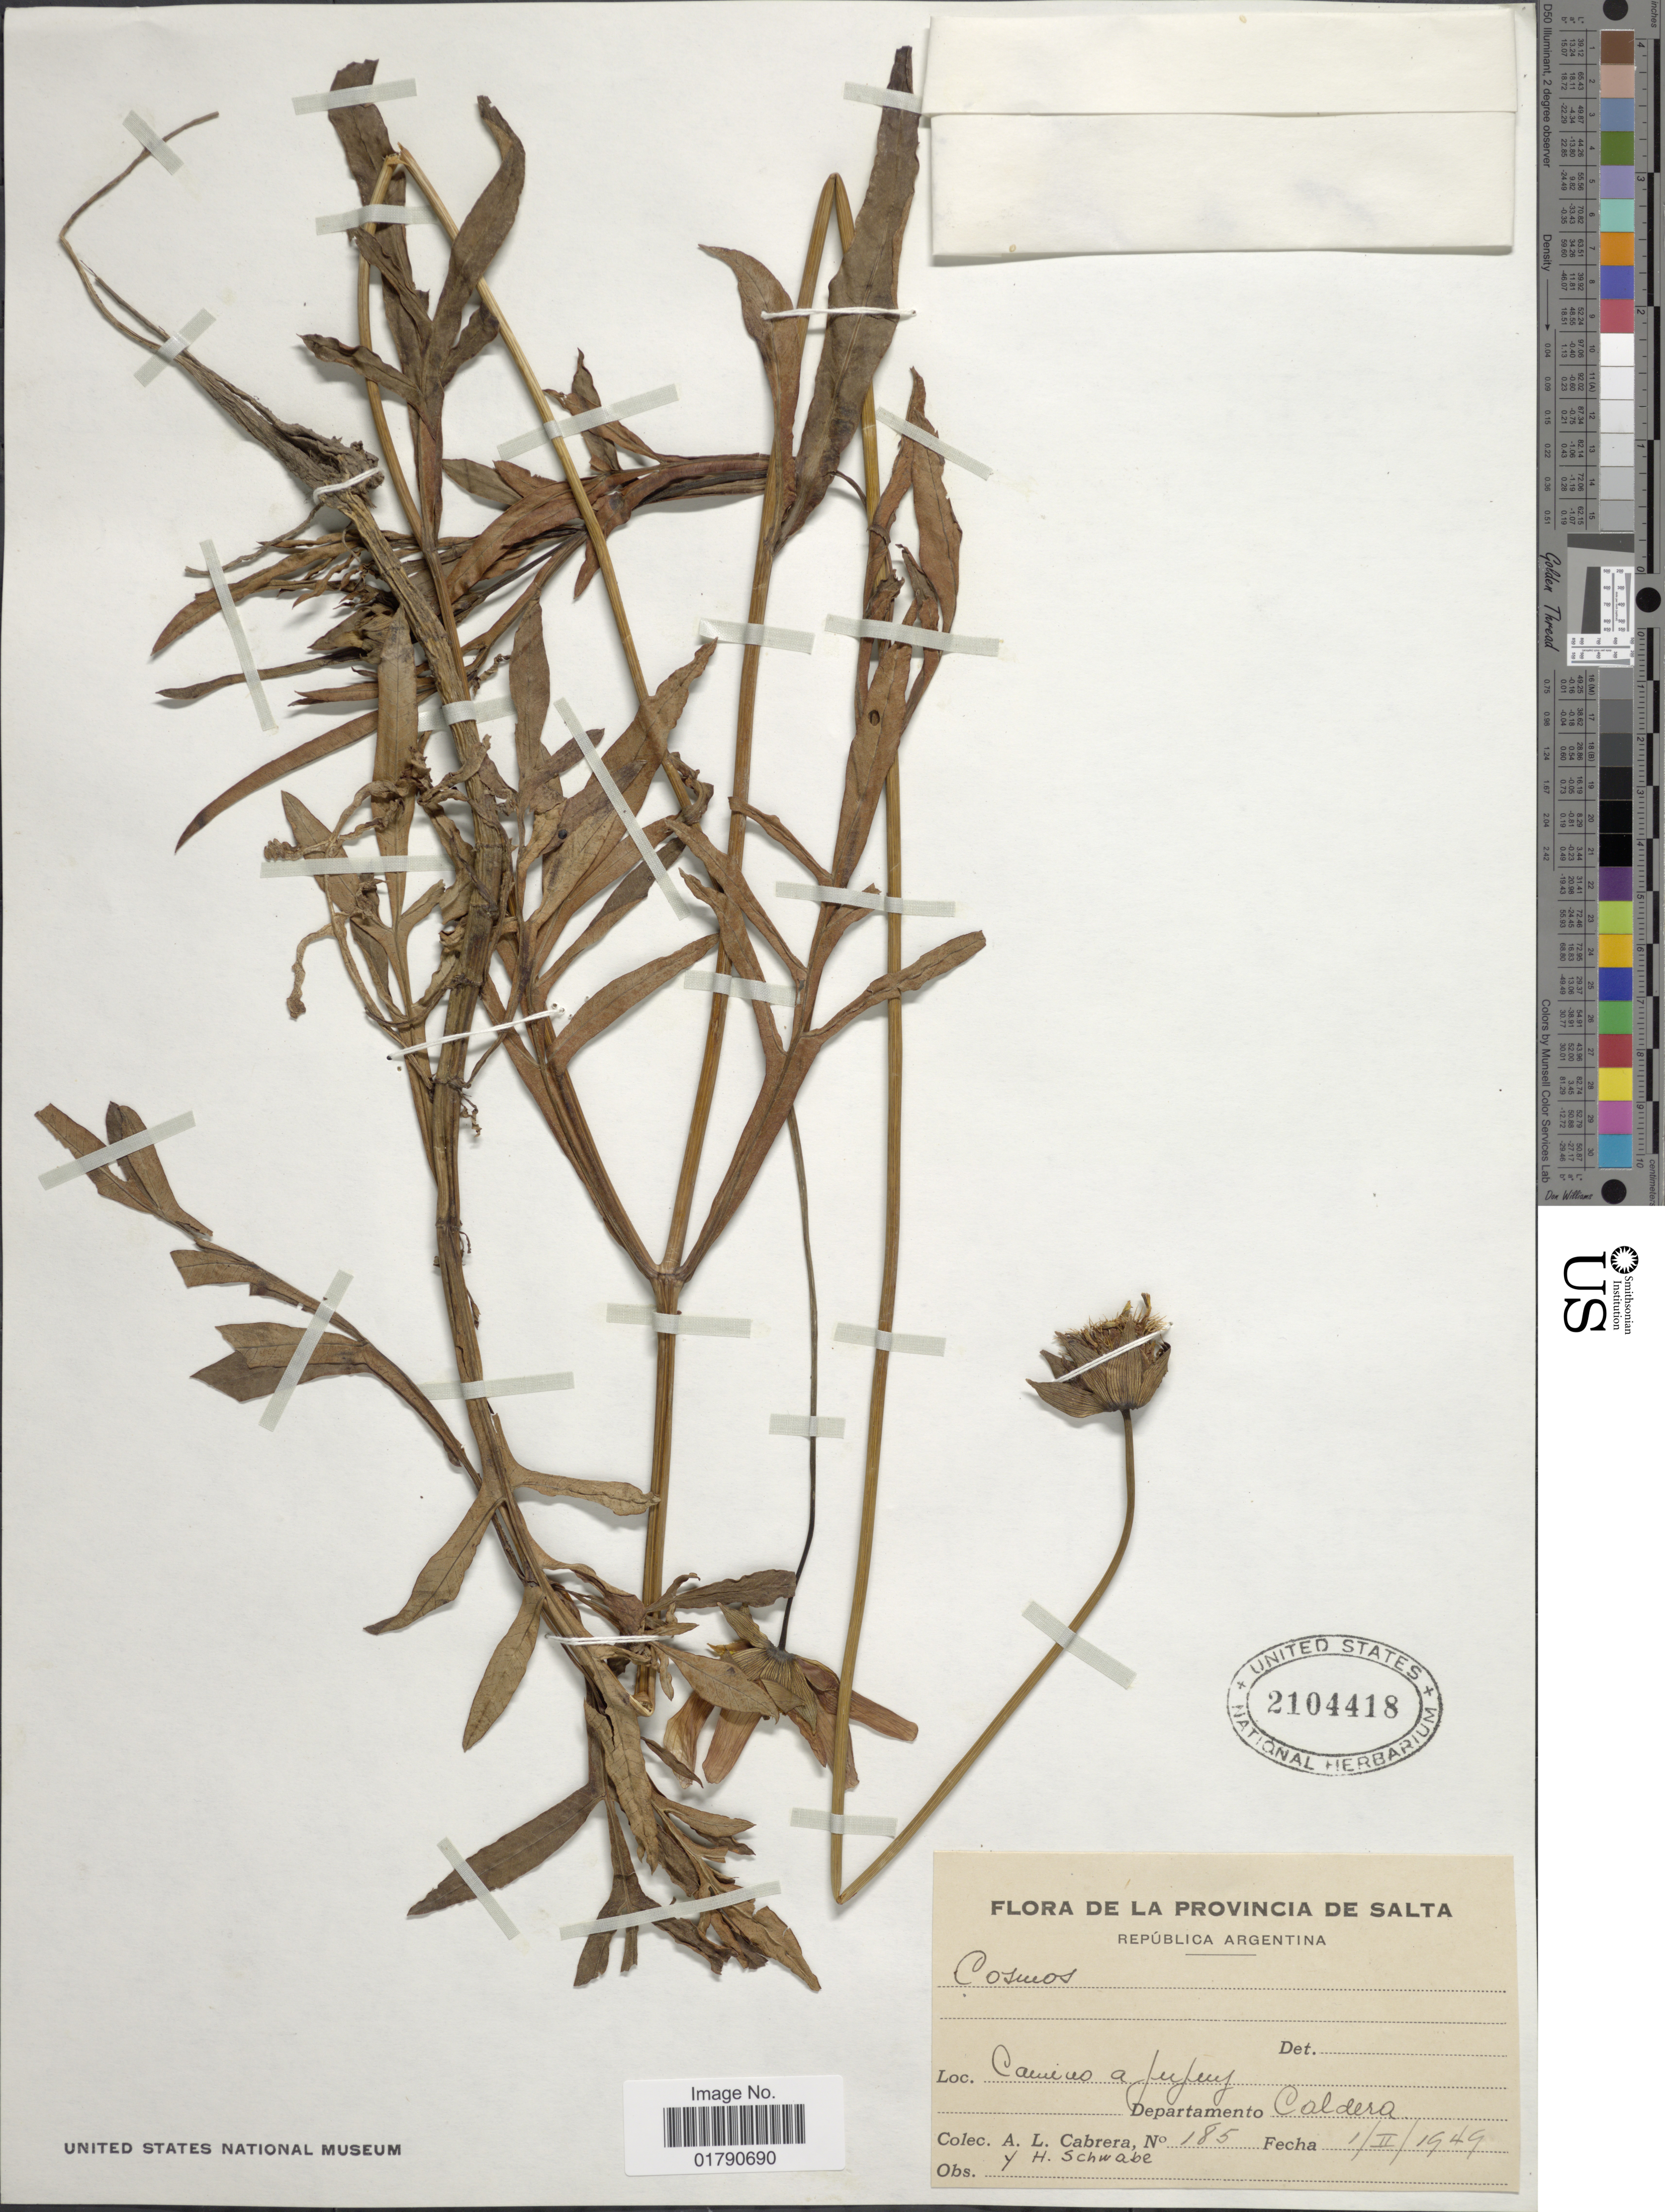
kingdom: Plantae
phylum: Tracheophyta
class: Magnoliopsida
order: Asterales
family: Asteraceae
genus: Cosmos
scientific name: Cosmos peucedanifolius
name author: Wedd.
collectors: A. L. Cabrera & H. Schwabe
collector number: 185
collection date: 1949-02-01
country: Argentina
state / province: Salta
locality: Republica Argentina, Camino a Jujuy, Departamento Caldera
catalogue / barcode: US 2104418